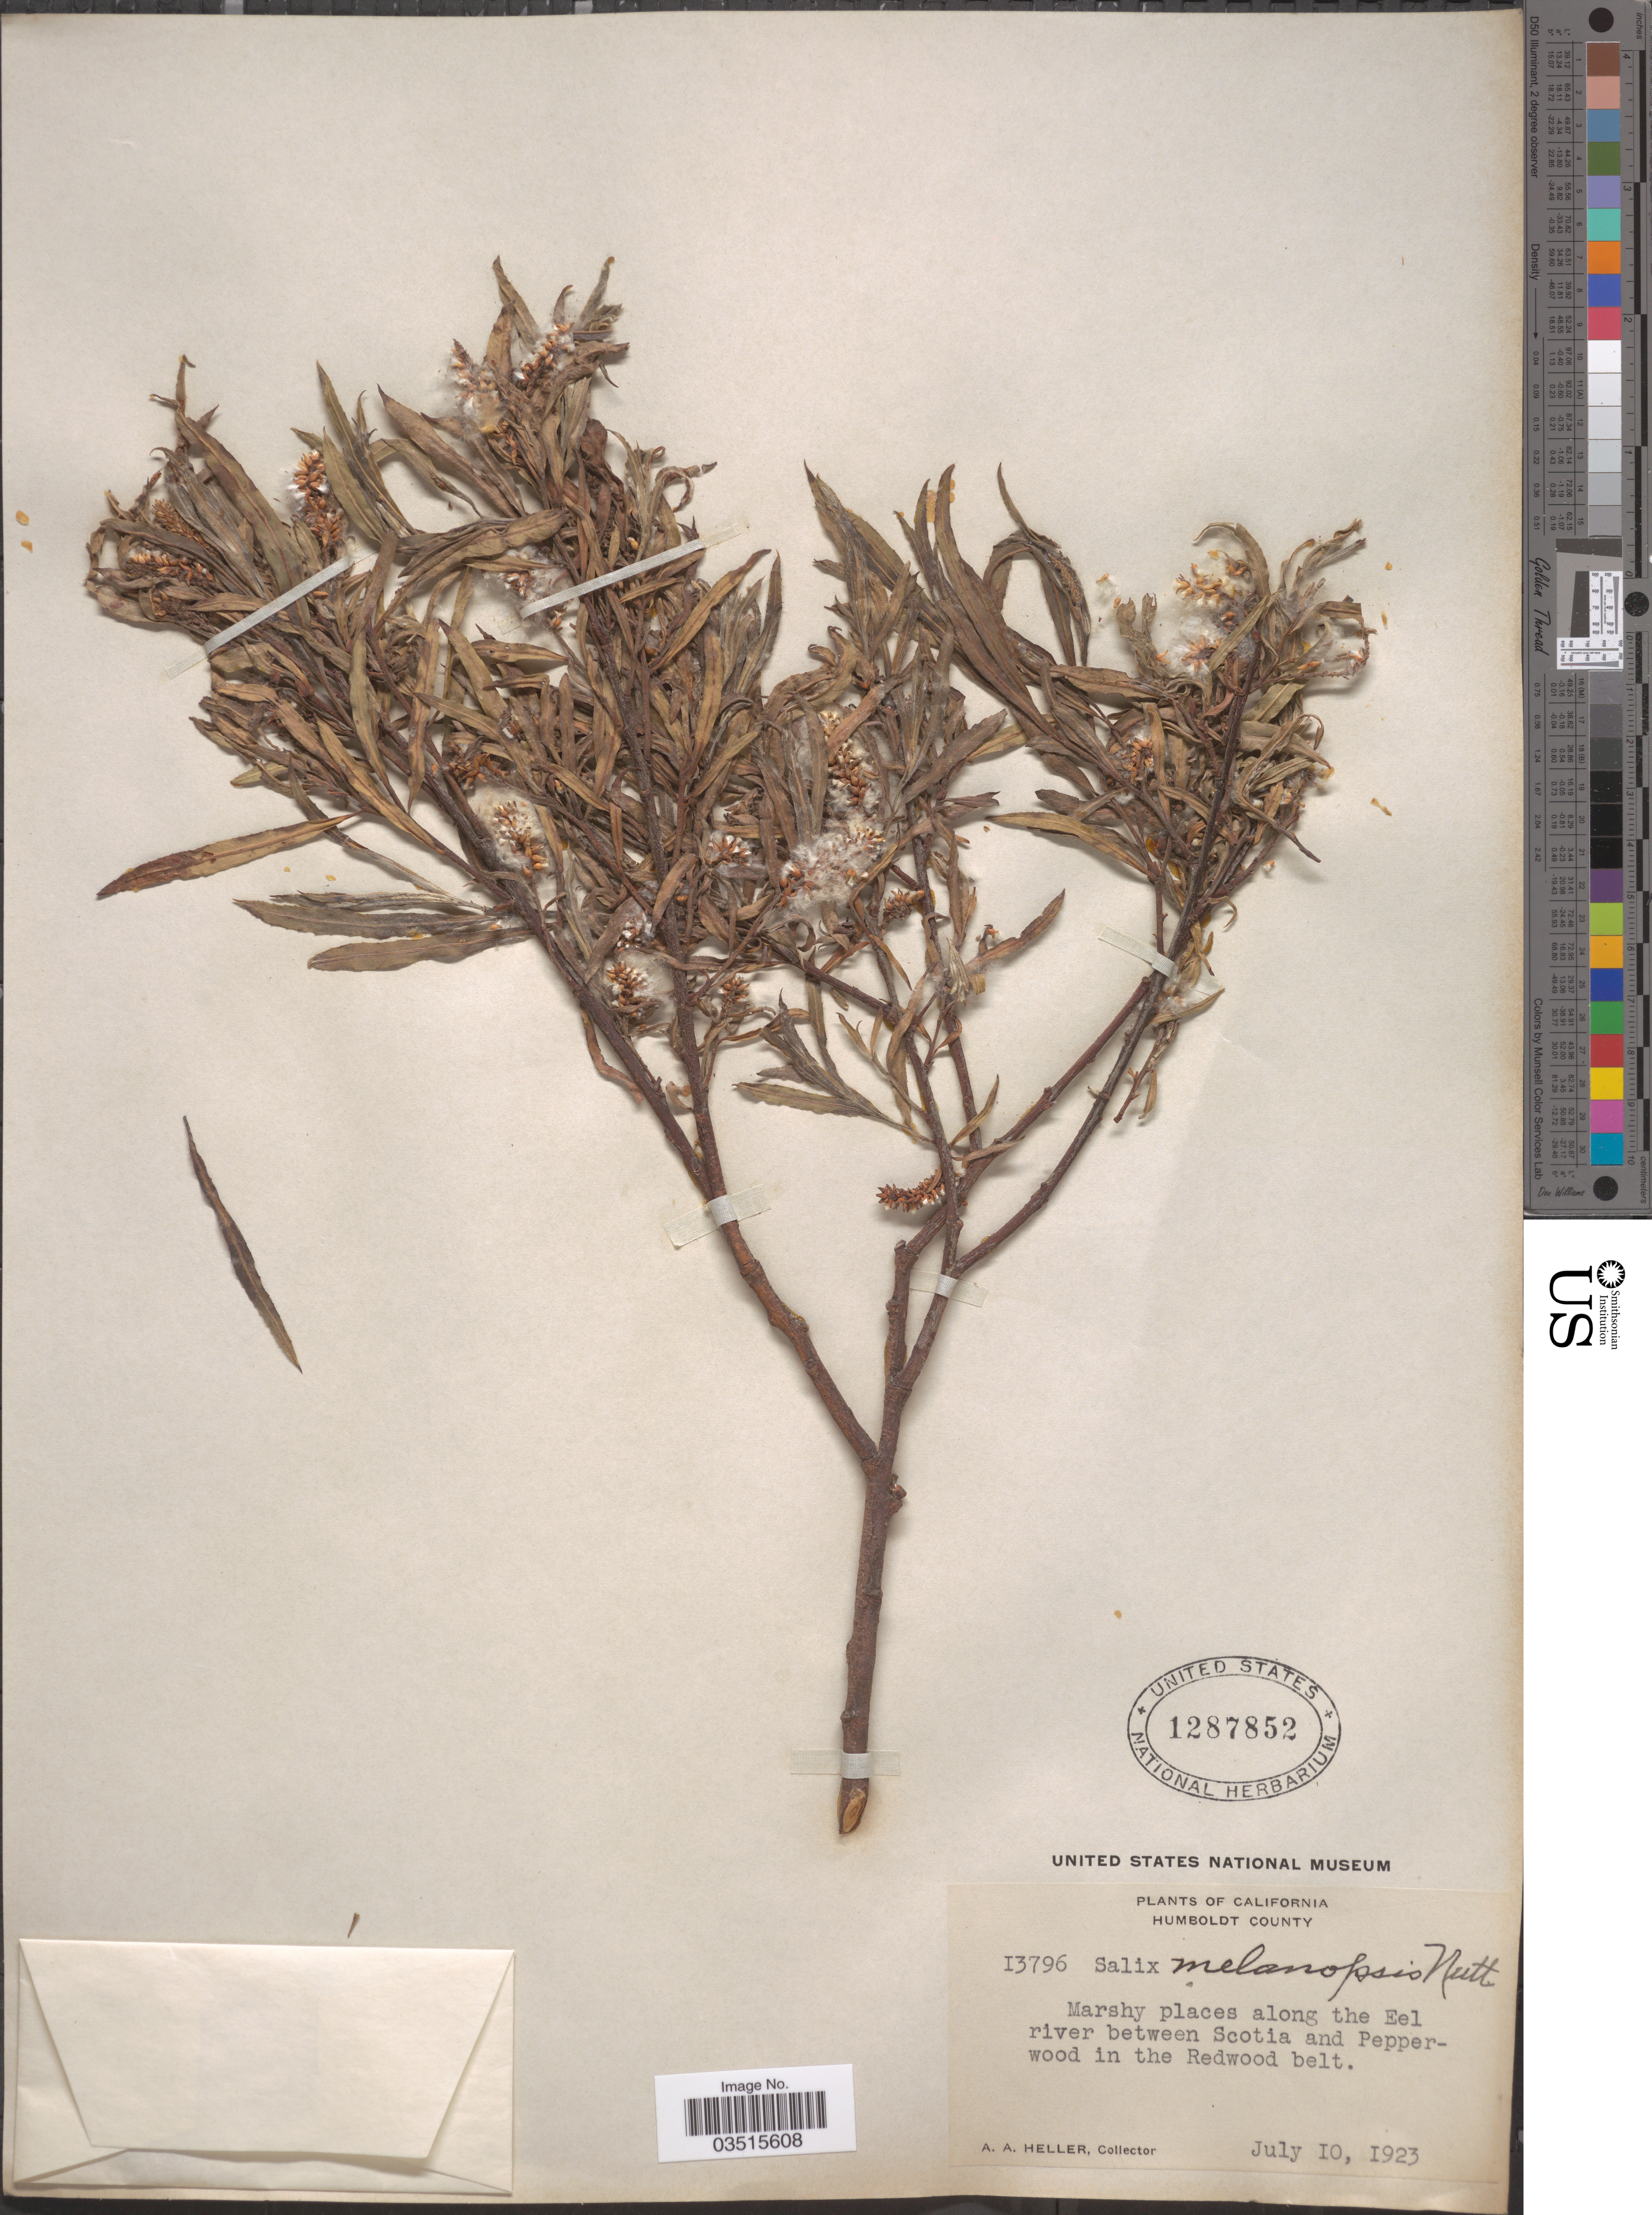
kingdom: Plantae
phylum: Tracheophyta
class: Magnoliopsida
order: Malpighiales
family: Salicaceae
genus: Salix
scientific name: Salix melanopsis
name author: Nutt.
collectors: A. A. Heller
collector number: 13796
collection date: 1923-07-10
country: United States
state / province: California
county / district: Humboldt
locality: Humboldt County. Along the Eel river between Scotia and Pepperwood in the Redwood belt.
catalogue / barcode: US 1287852